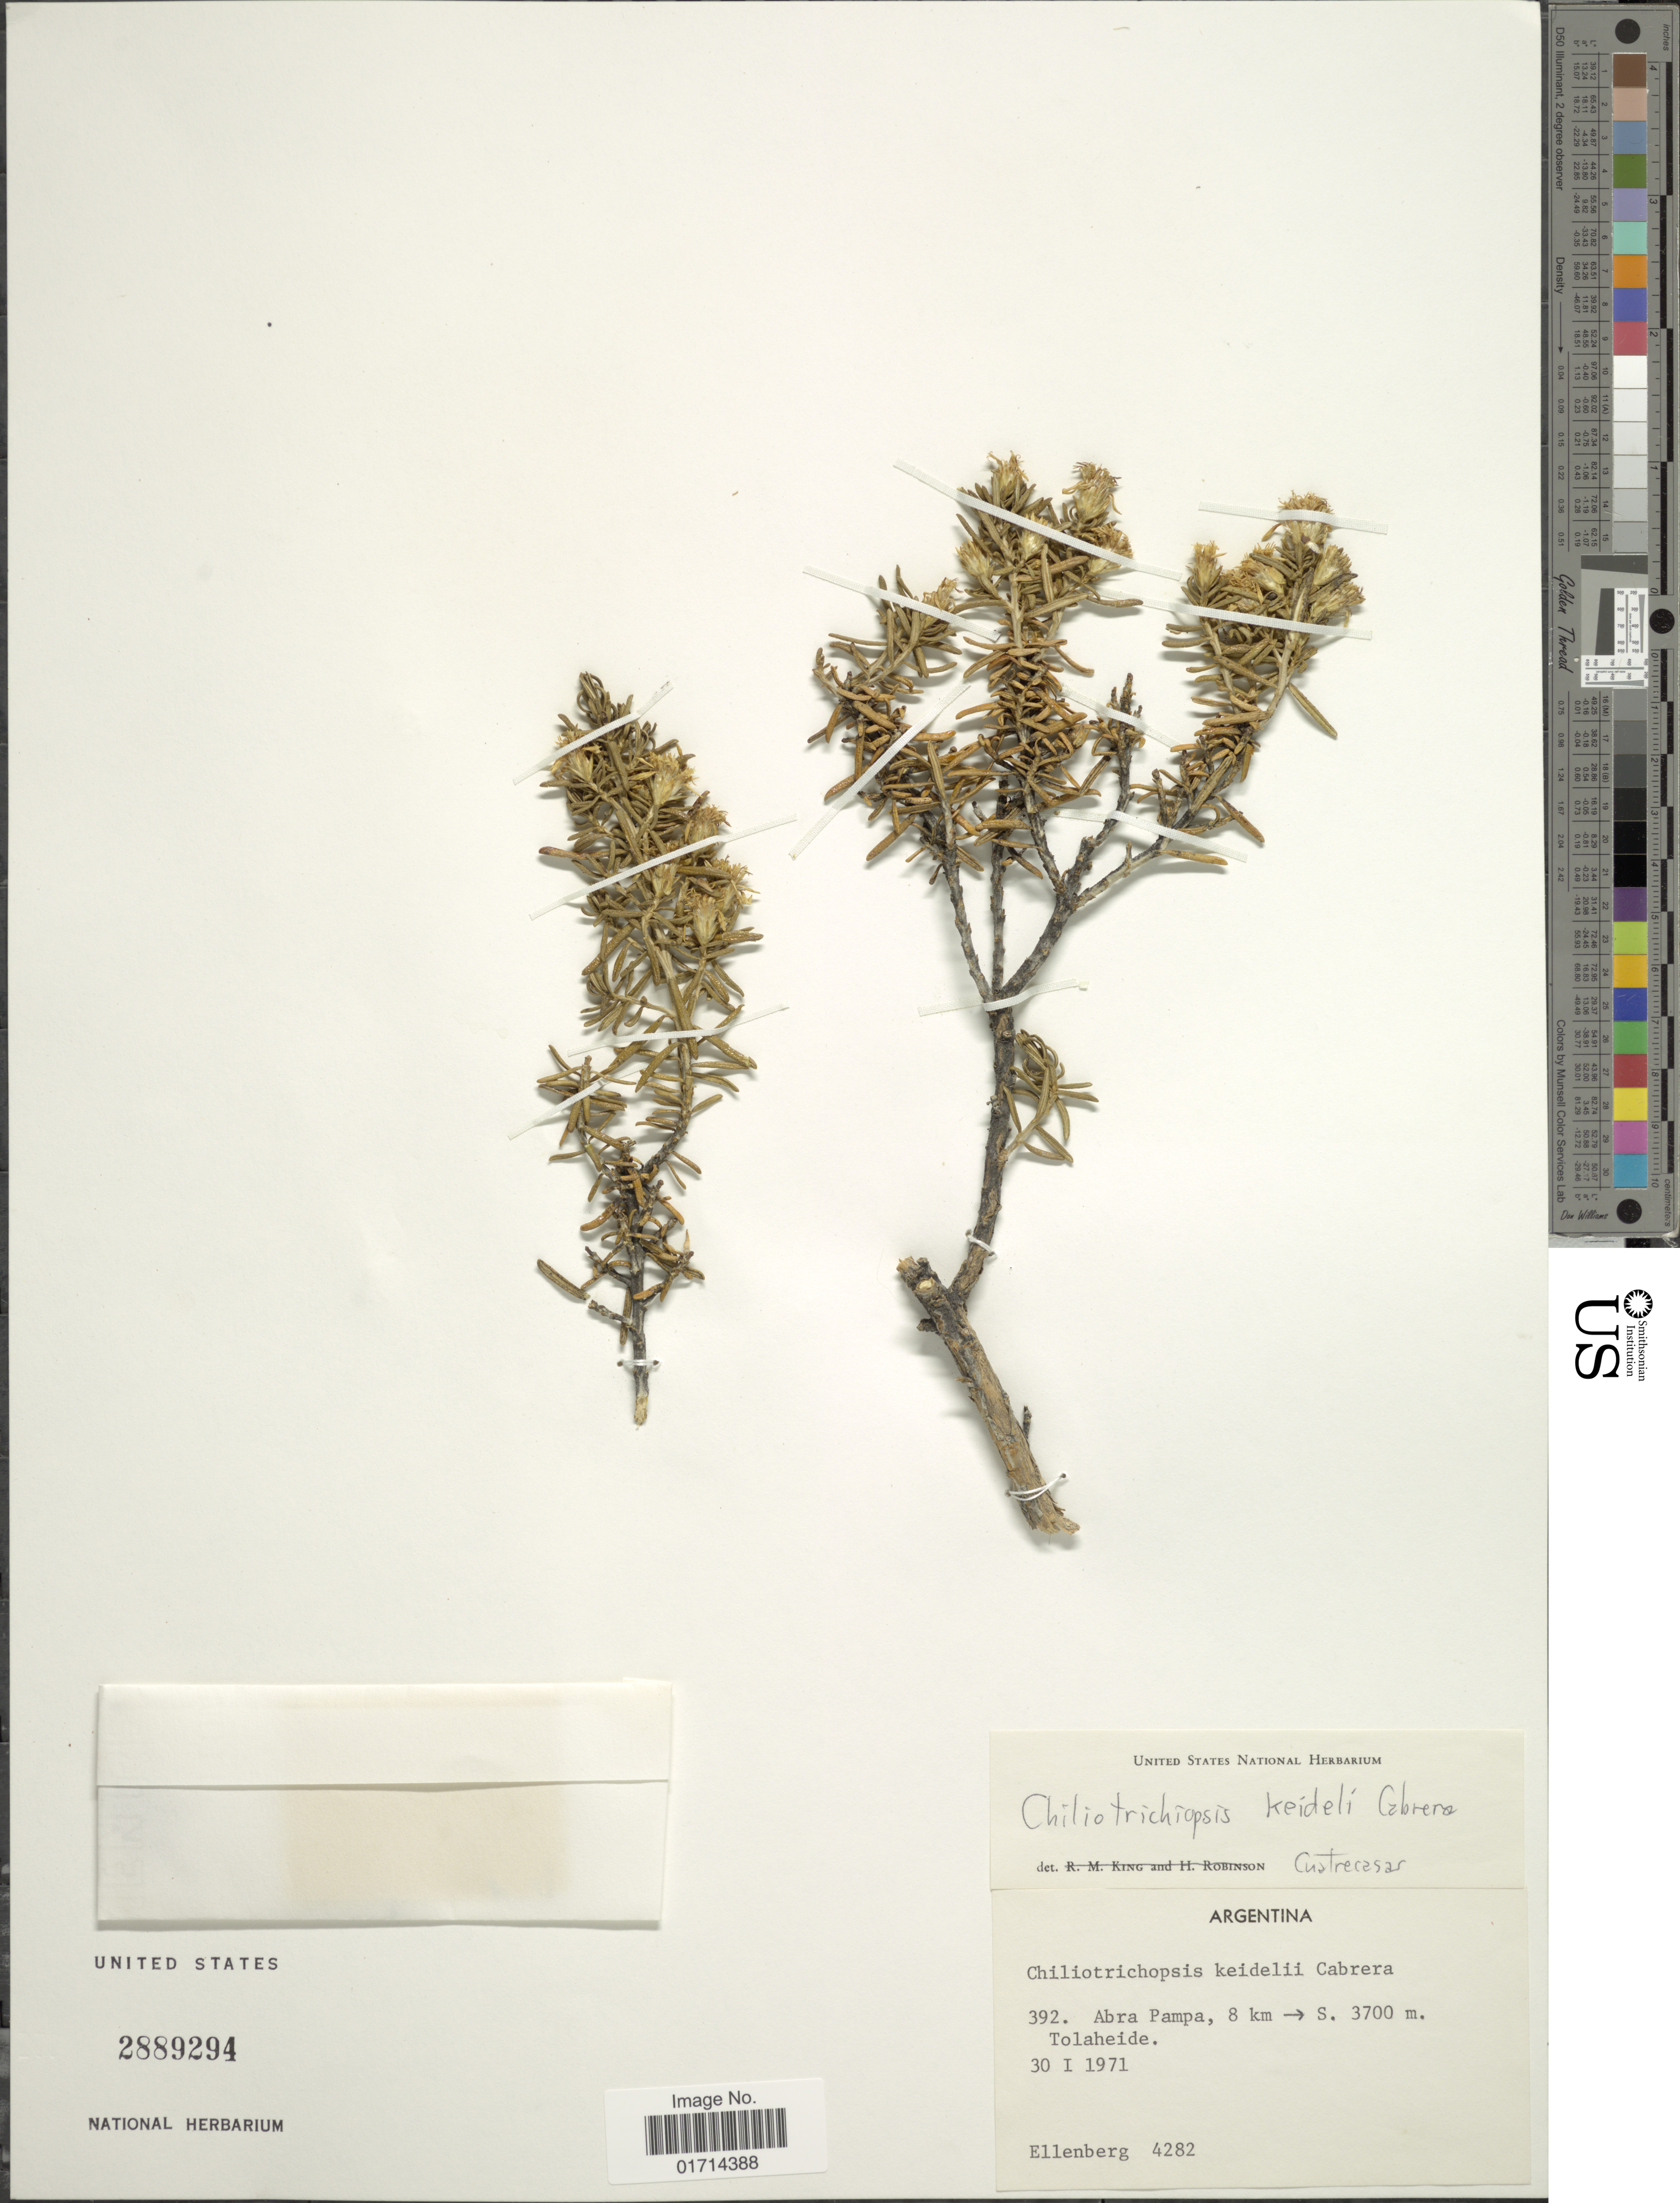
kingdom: Plantae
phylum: Tracheophyta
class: Magnoliopsida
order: Asterales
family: Asteraceae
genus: Chiliotrichiopsis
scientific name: Chiliotrichiopsis keideli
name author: Cabrera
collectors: H. Ellenberg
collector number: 4282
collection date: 1971-01-30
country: Argentina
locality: Abra Pampa, 8 km -> S., Tolaheide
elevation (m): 3700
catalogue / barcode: US 2889294